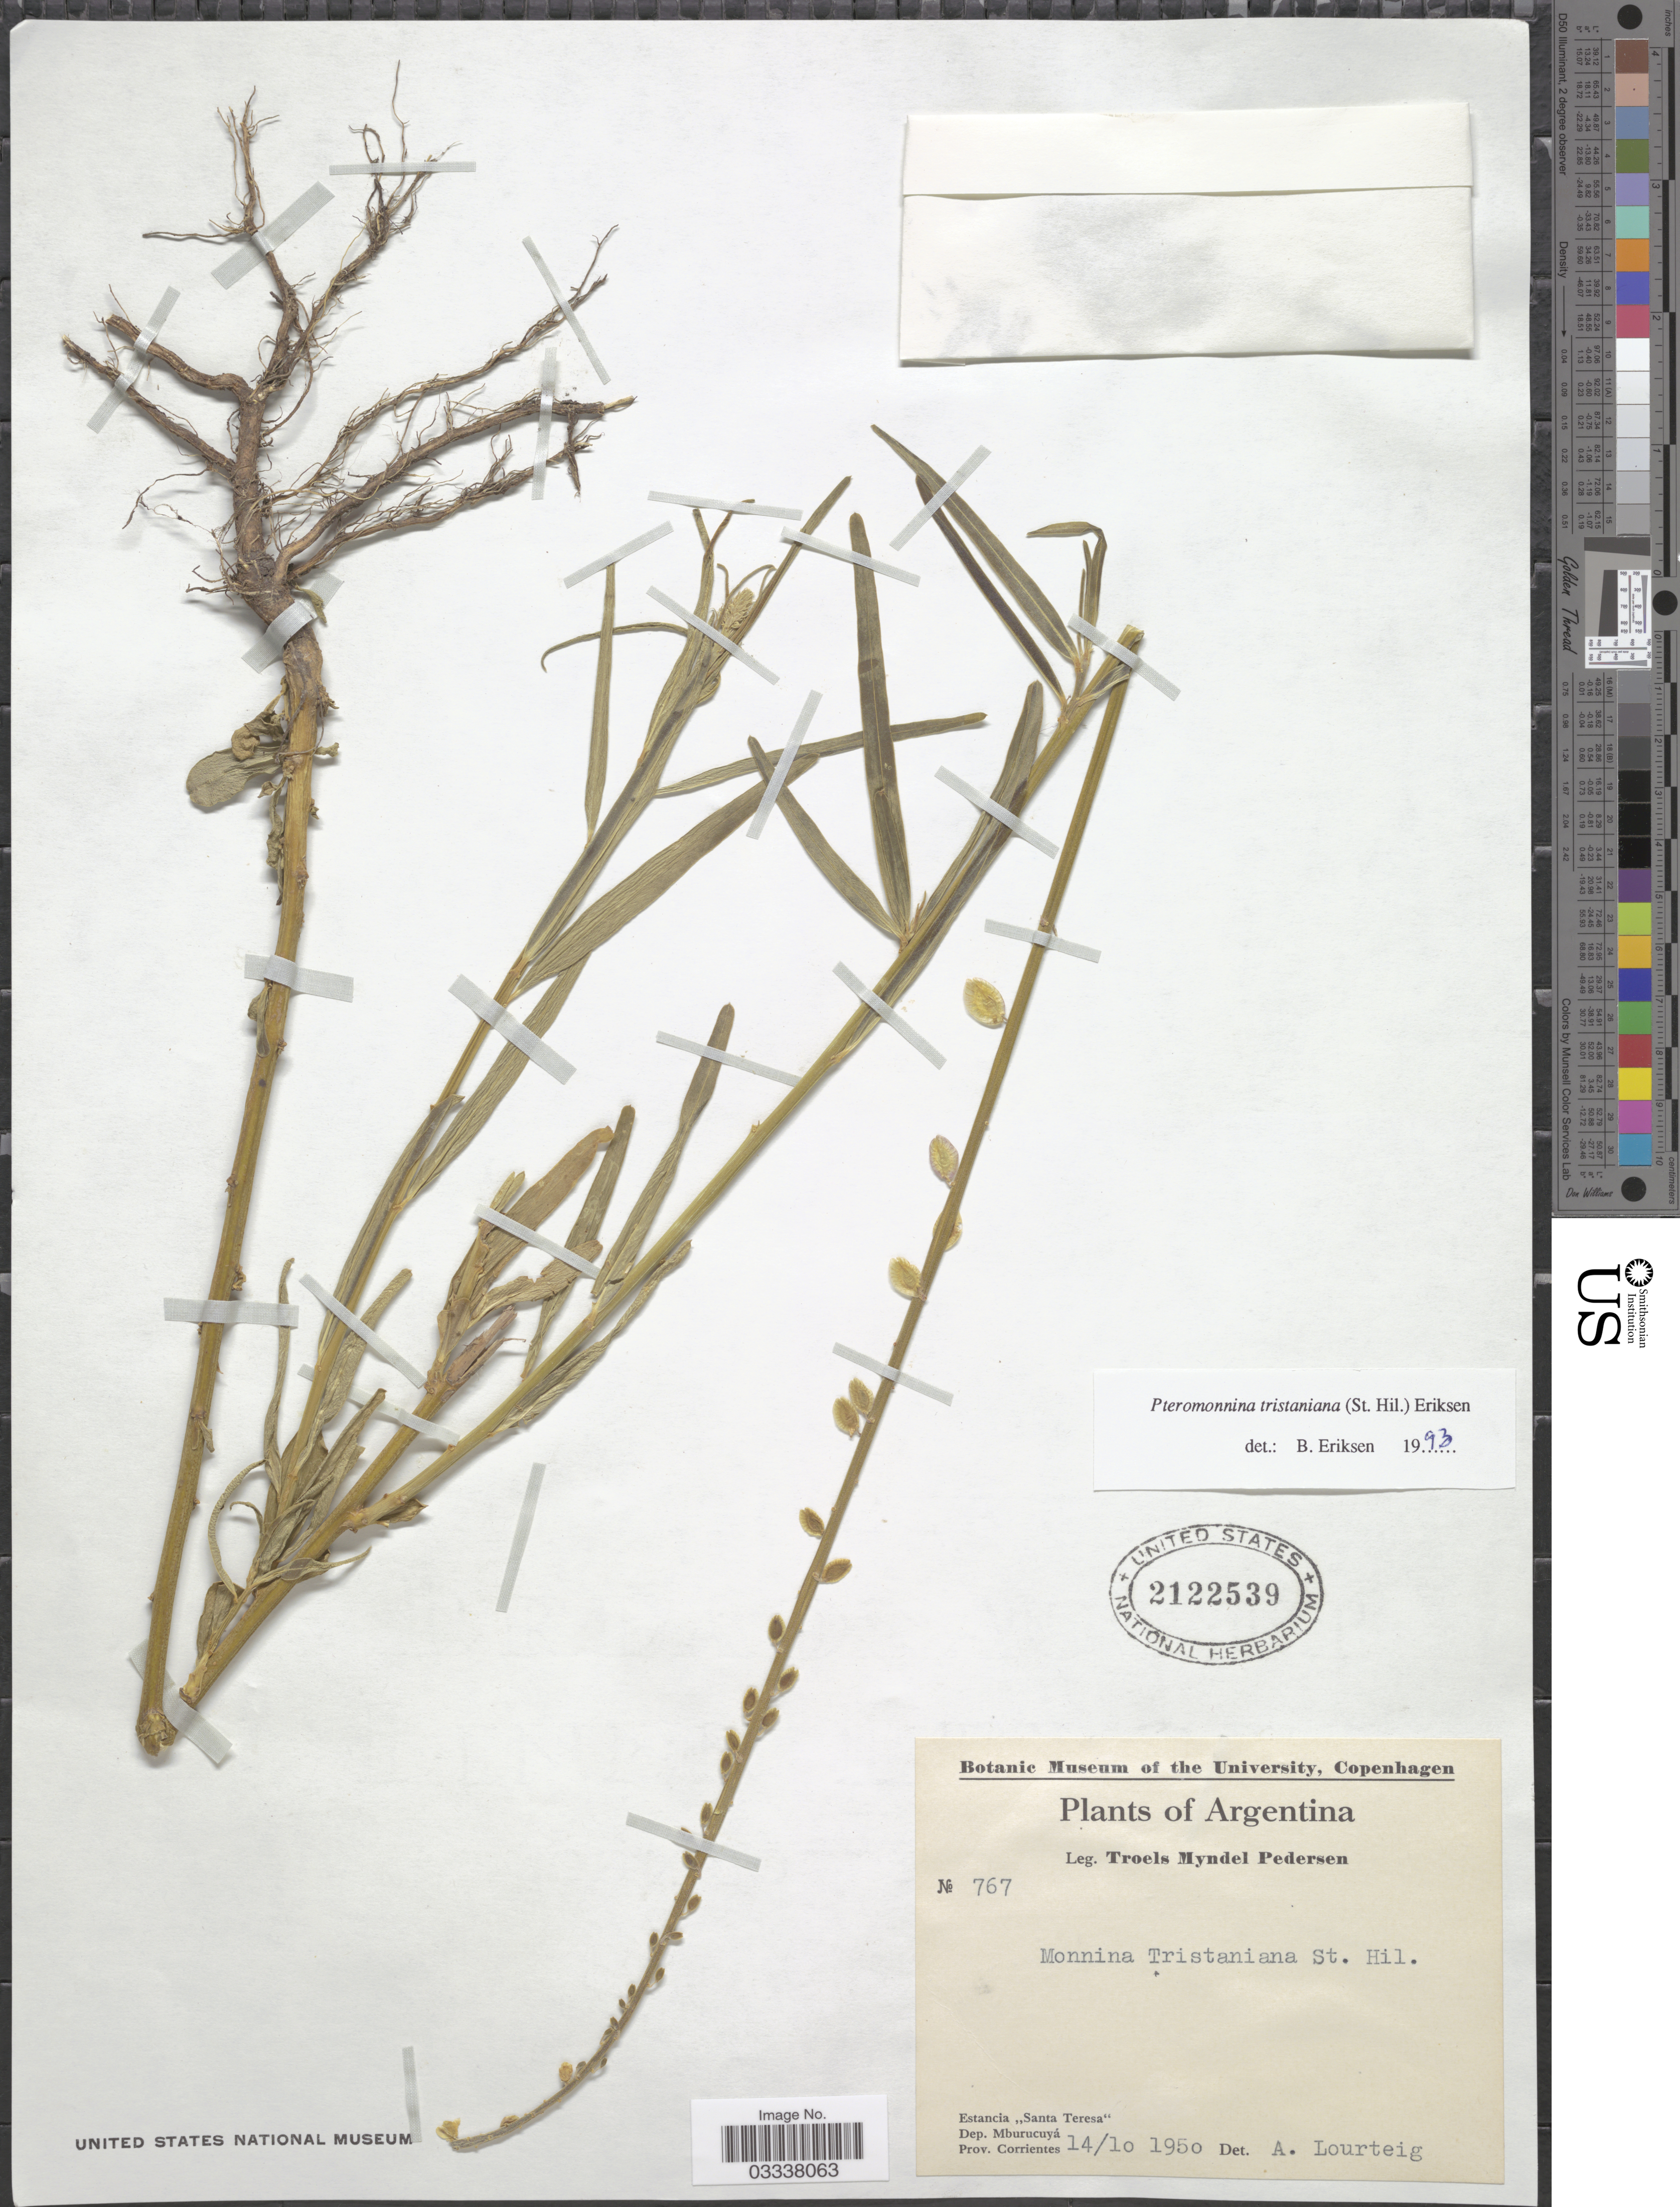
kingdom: Plantae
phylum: Tracheophyta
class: Magnoliopsida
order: Fabales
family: Polygalaceae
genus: Monnina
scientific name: Monnina tristaniana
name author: A. St.-Hil.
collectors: T. Pederson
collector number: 767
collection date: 1950-10-14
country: Argentina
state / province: Corrientes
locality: Estancia "Santa Teresa". Dep. Mburucuyá.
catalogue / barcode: US 2122539